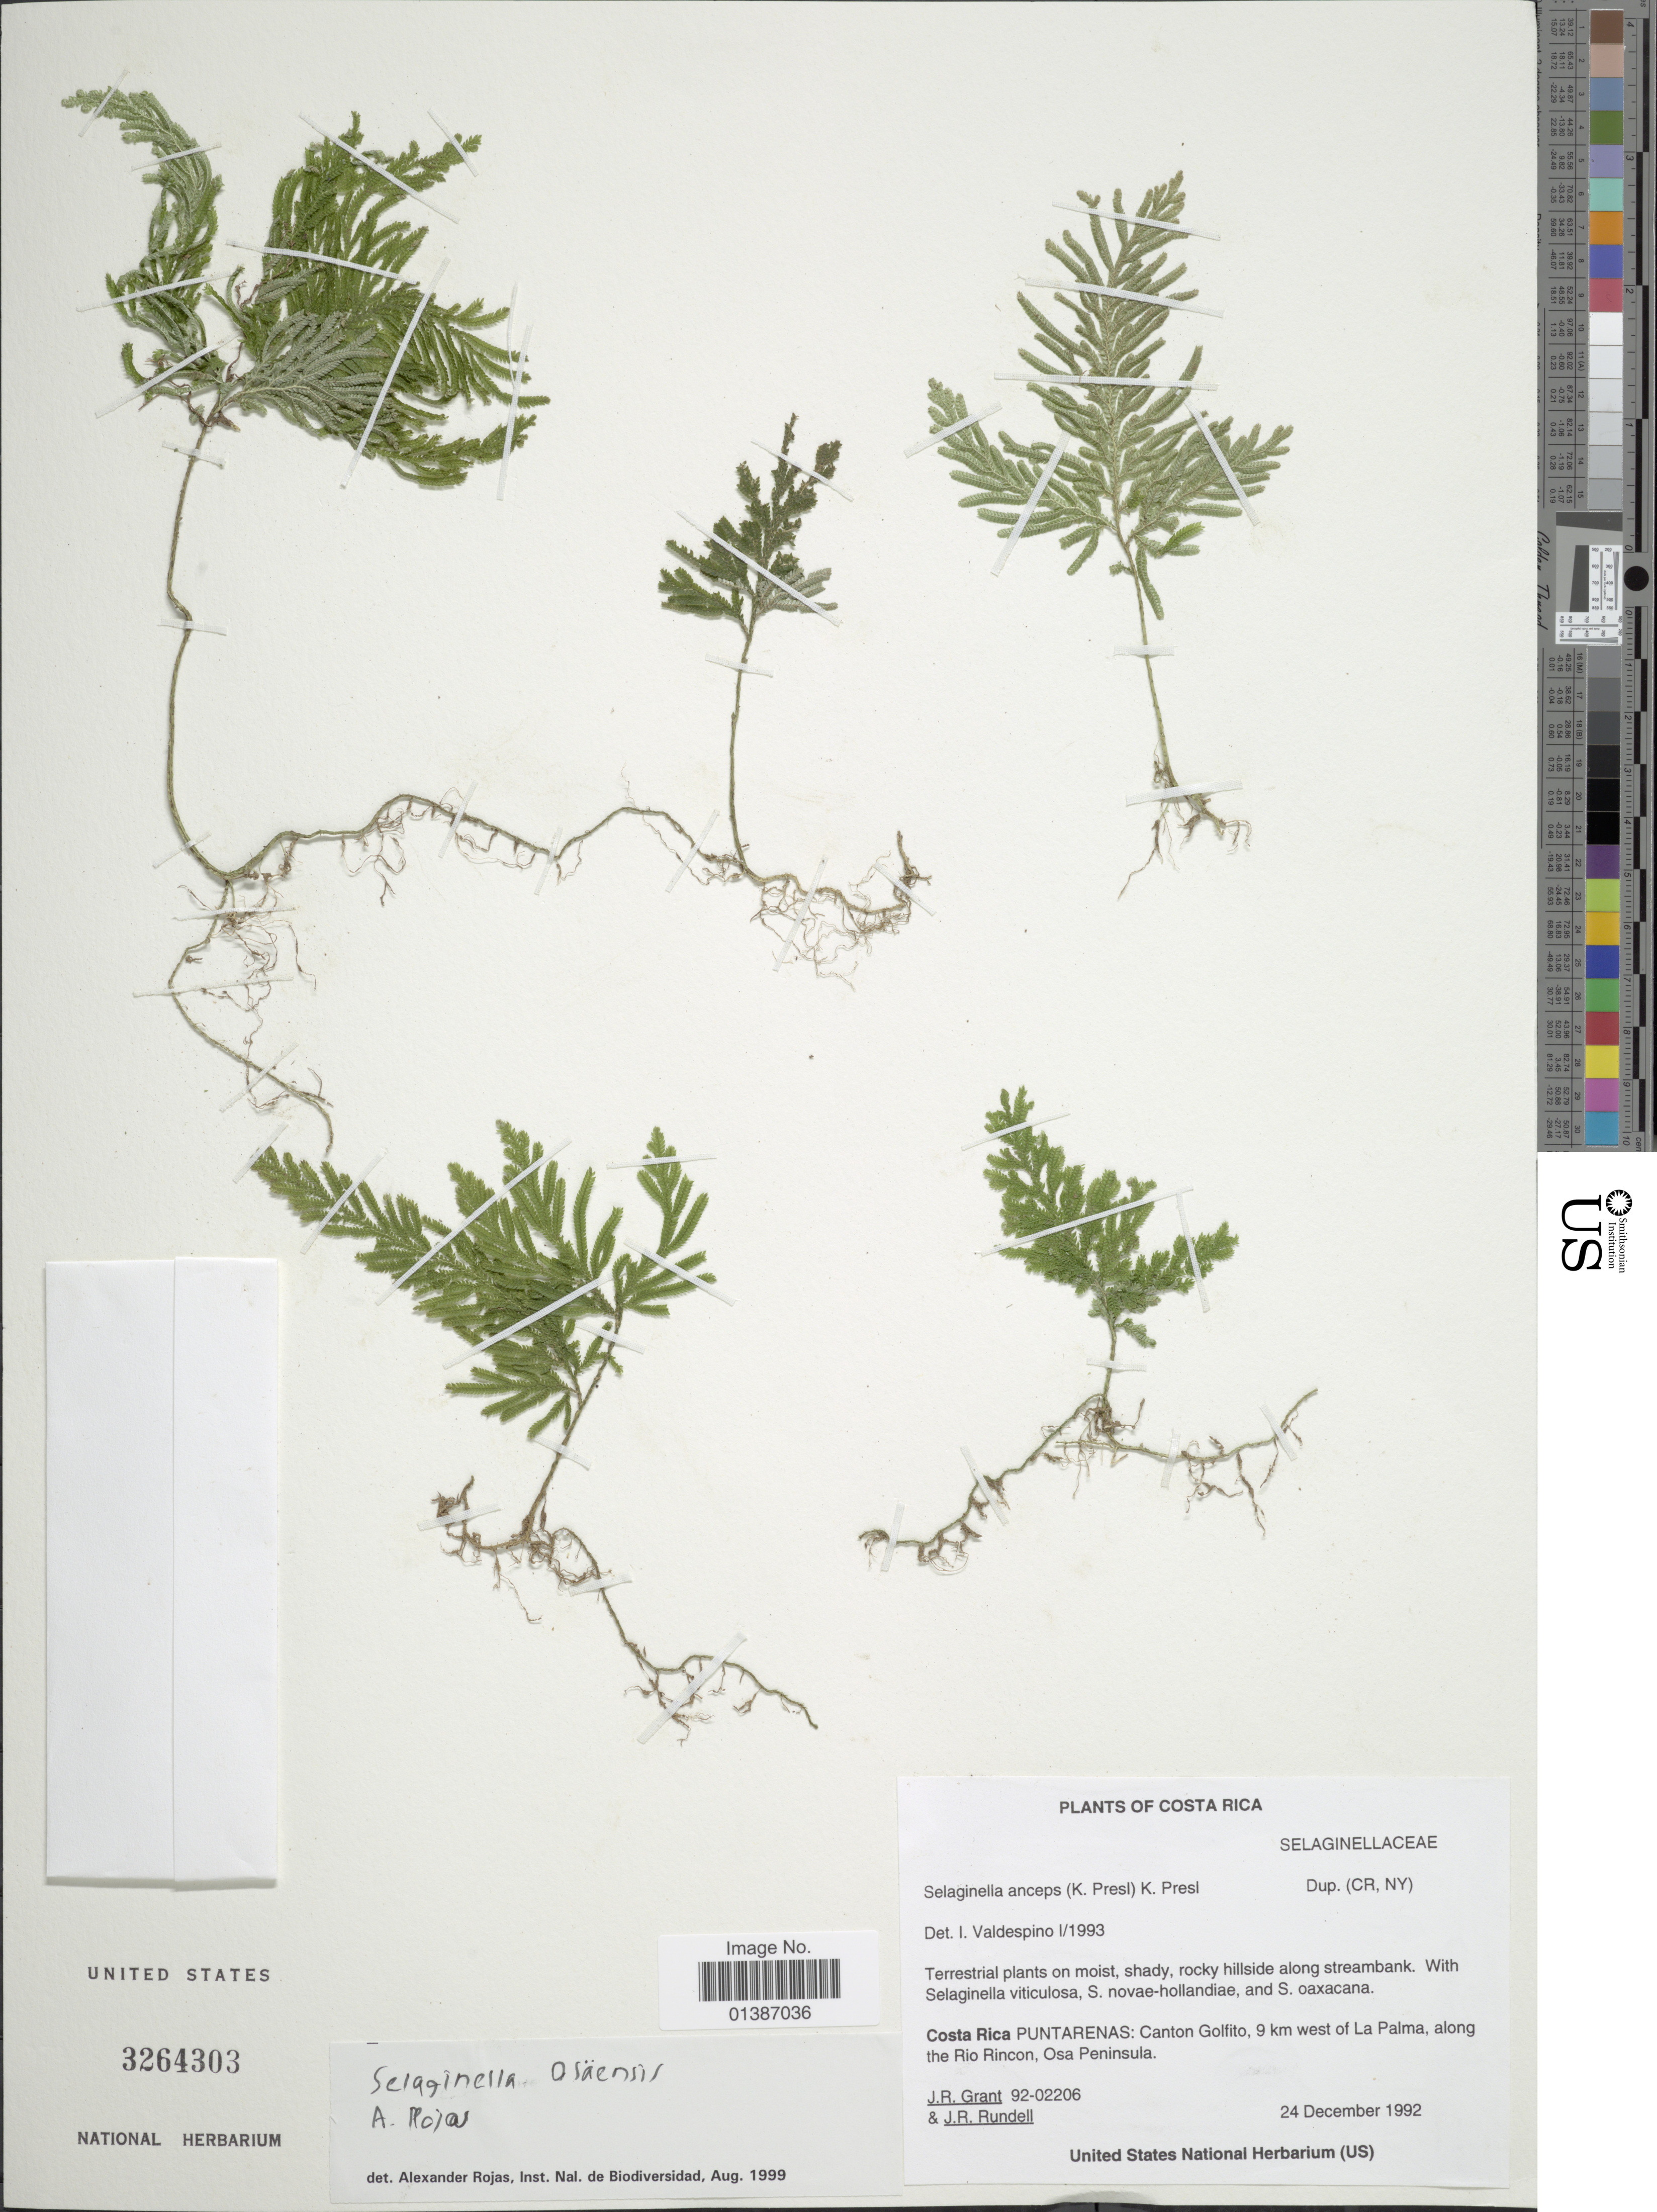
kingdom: Plantae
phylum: Tracheophyta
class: Lycopodiopsida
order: Selaginellales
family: Selaginellaceae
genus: Selaginella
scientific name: Selaginella anceps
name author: (C. Presl)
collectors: J. Grant & J. R. Rundell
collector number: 92-02206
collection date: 1992-12-24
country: Costa Rica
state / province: Puntarenas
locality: Puntarenas: Canton Golfito, 9 km west of La Palma, along the Rio Rincon, Osa Peninsula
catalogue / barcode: US 3264303